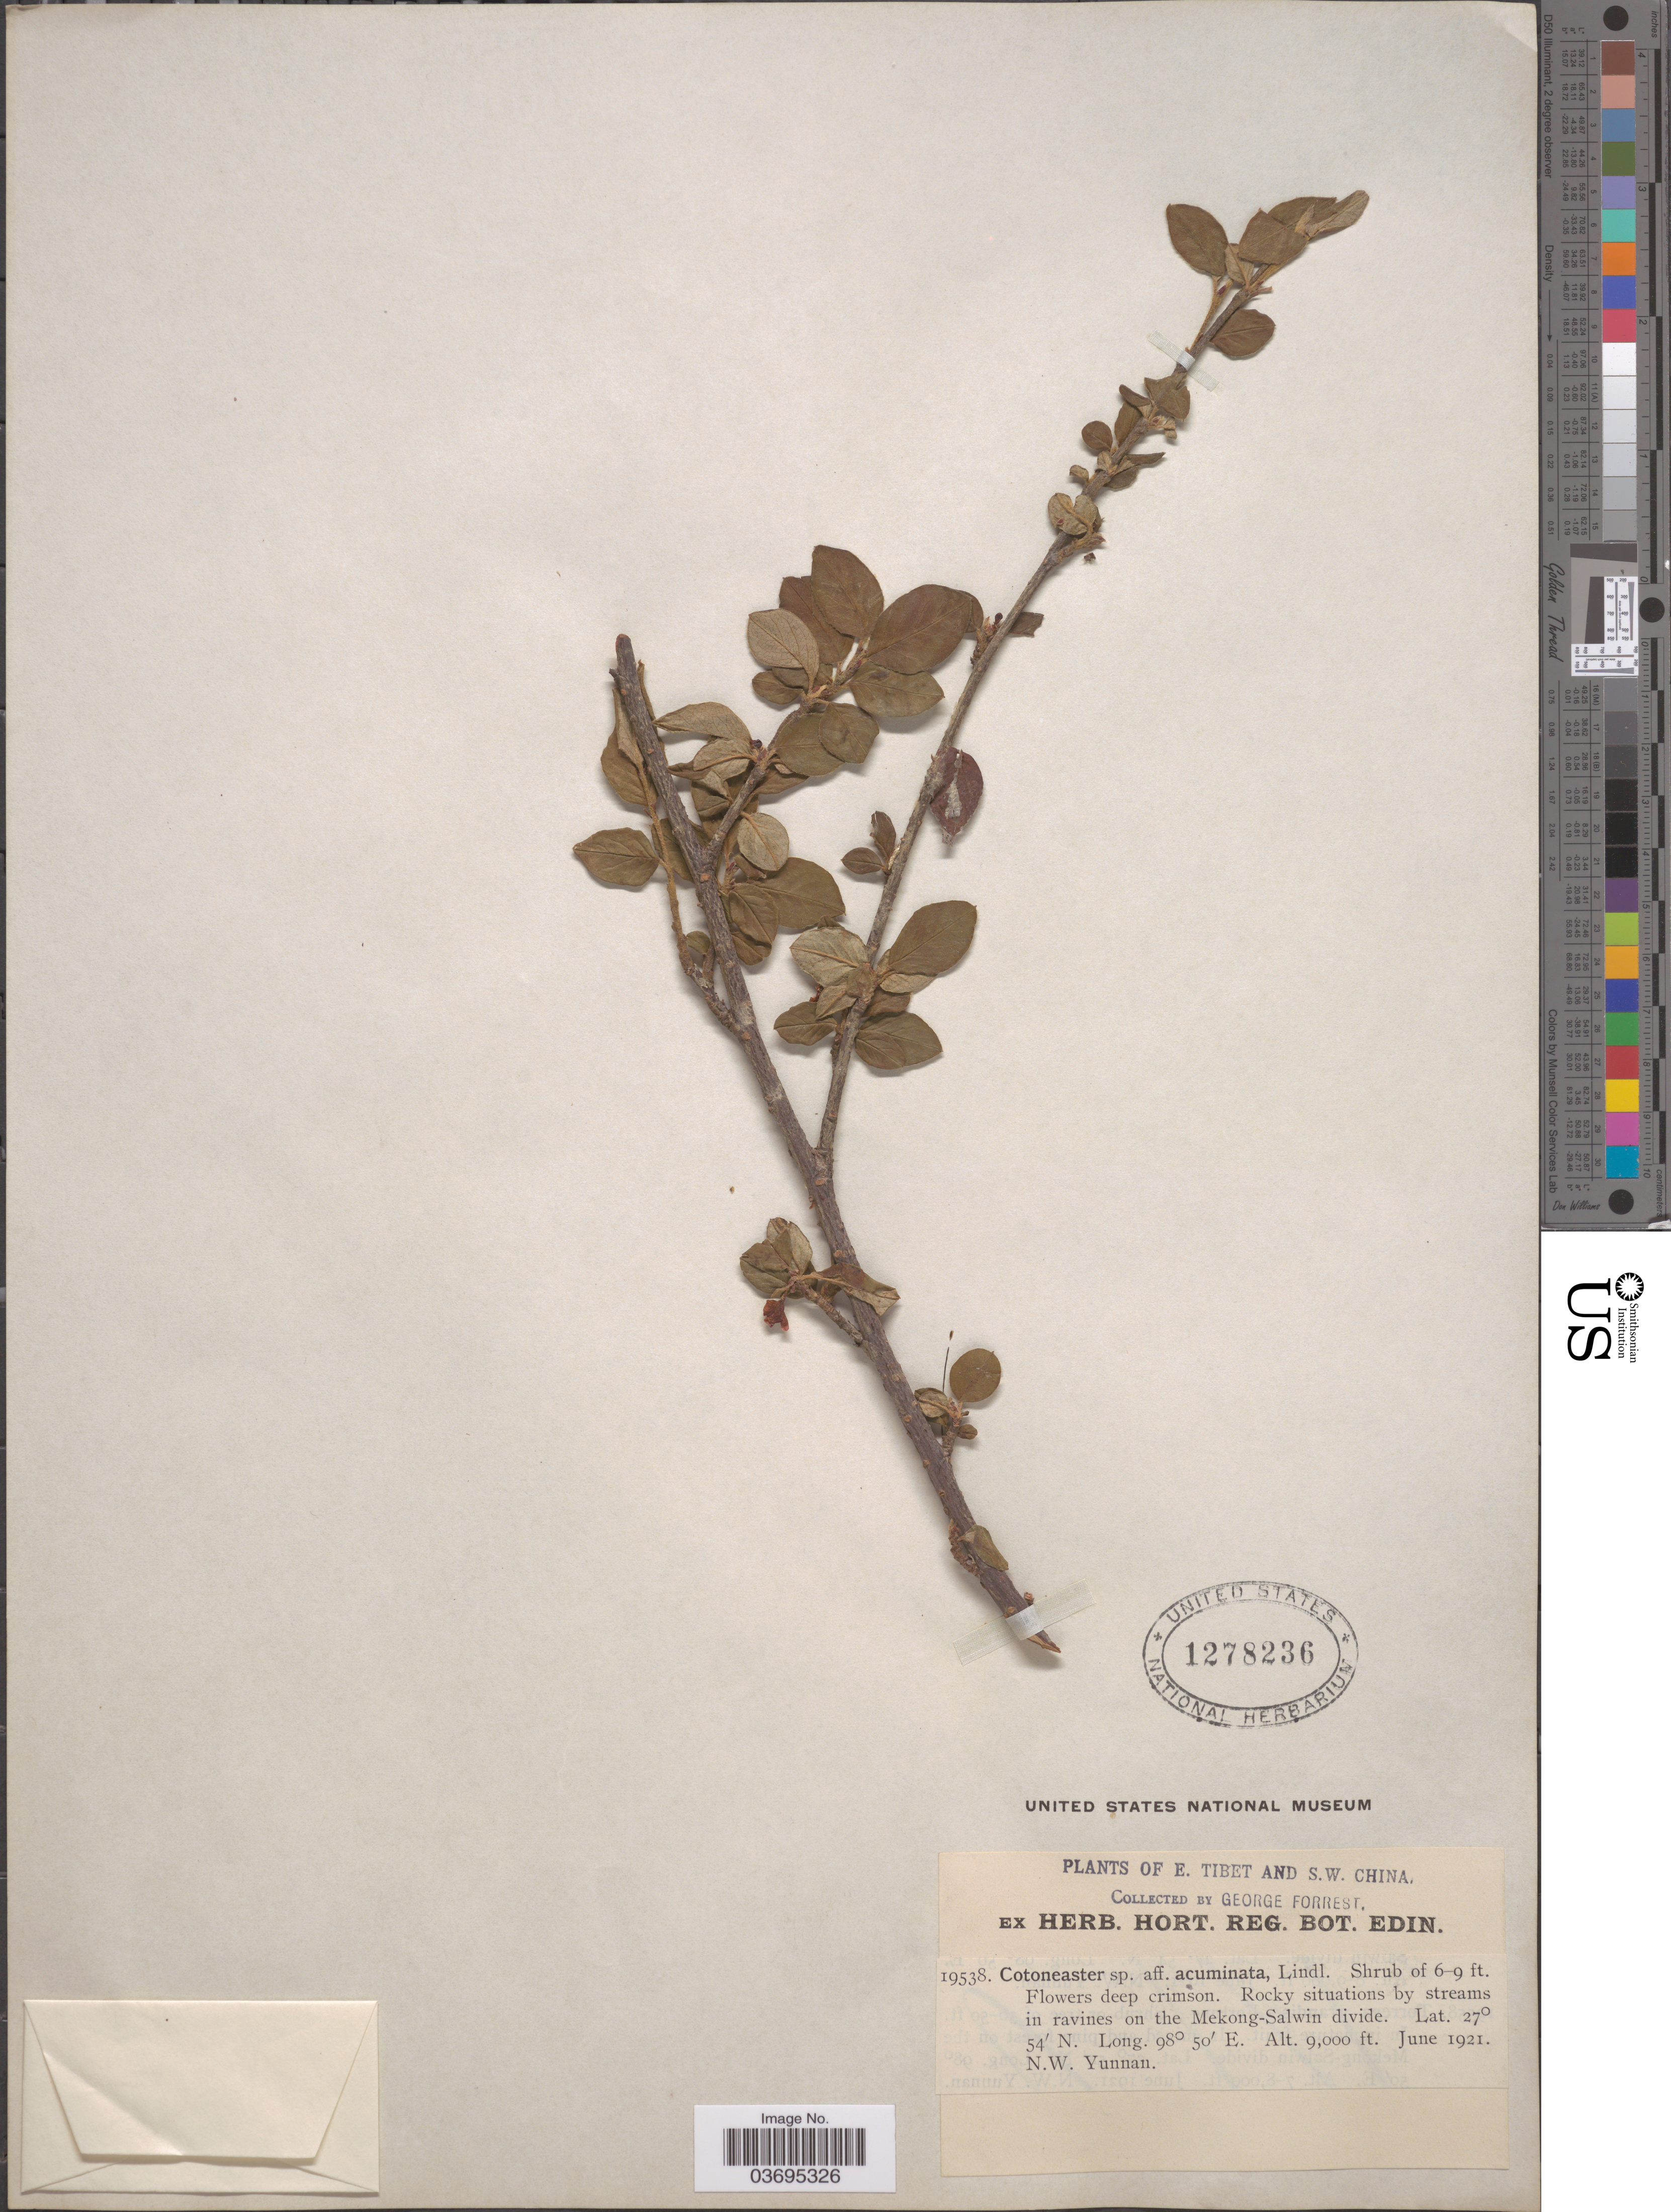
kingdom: Plantae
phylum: Tracheophyta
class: Magnoliopsida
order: Rosales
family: Rosaceae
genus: Cotoneaster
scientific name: Cotoneaster acuminatus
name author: Lindl.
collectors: G. Forrest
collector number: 19538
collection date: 1921-06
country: China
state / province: Yunnan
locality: Rocky situations by streams in ravines on the Mekong-Salwin divide. N.W. Yunnan.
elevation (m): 2743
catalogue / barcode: US 1278236